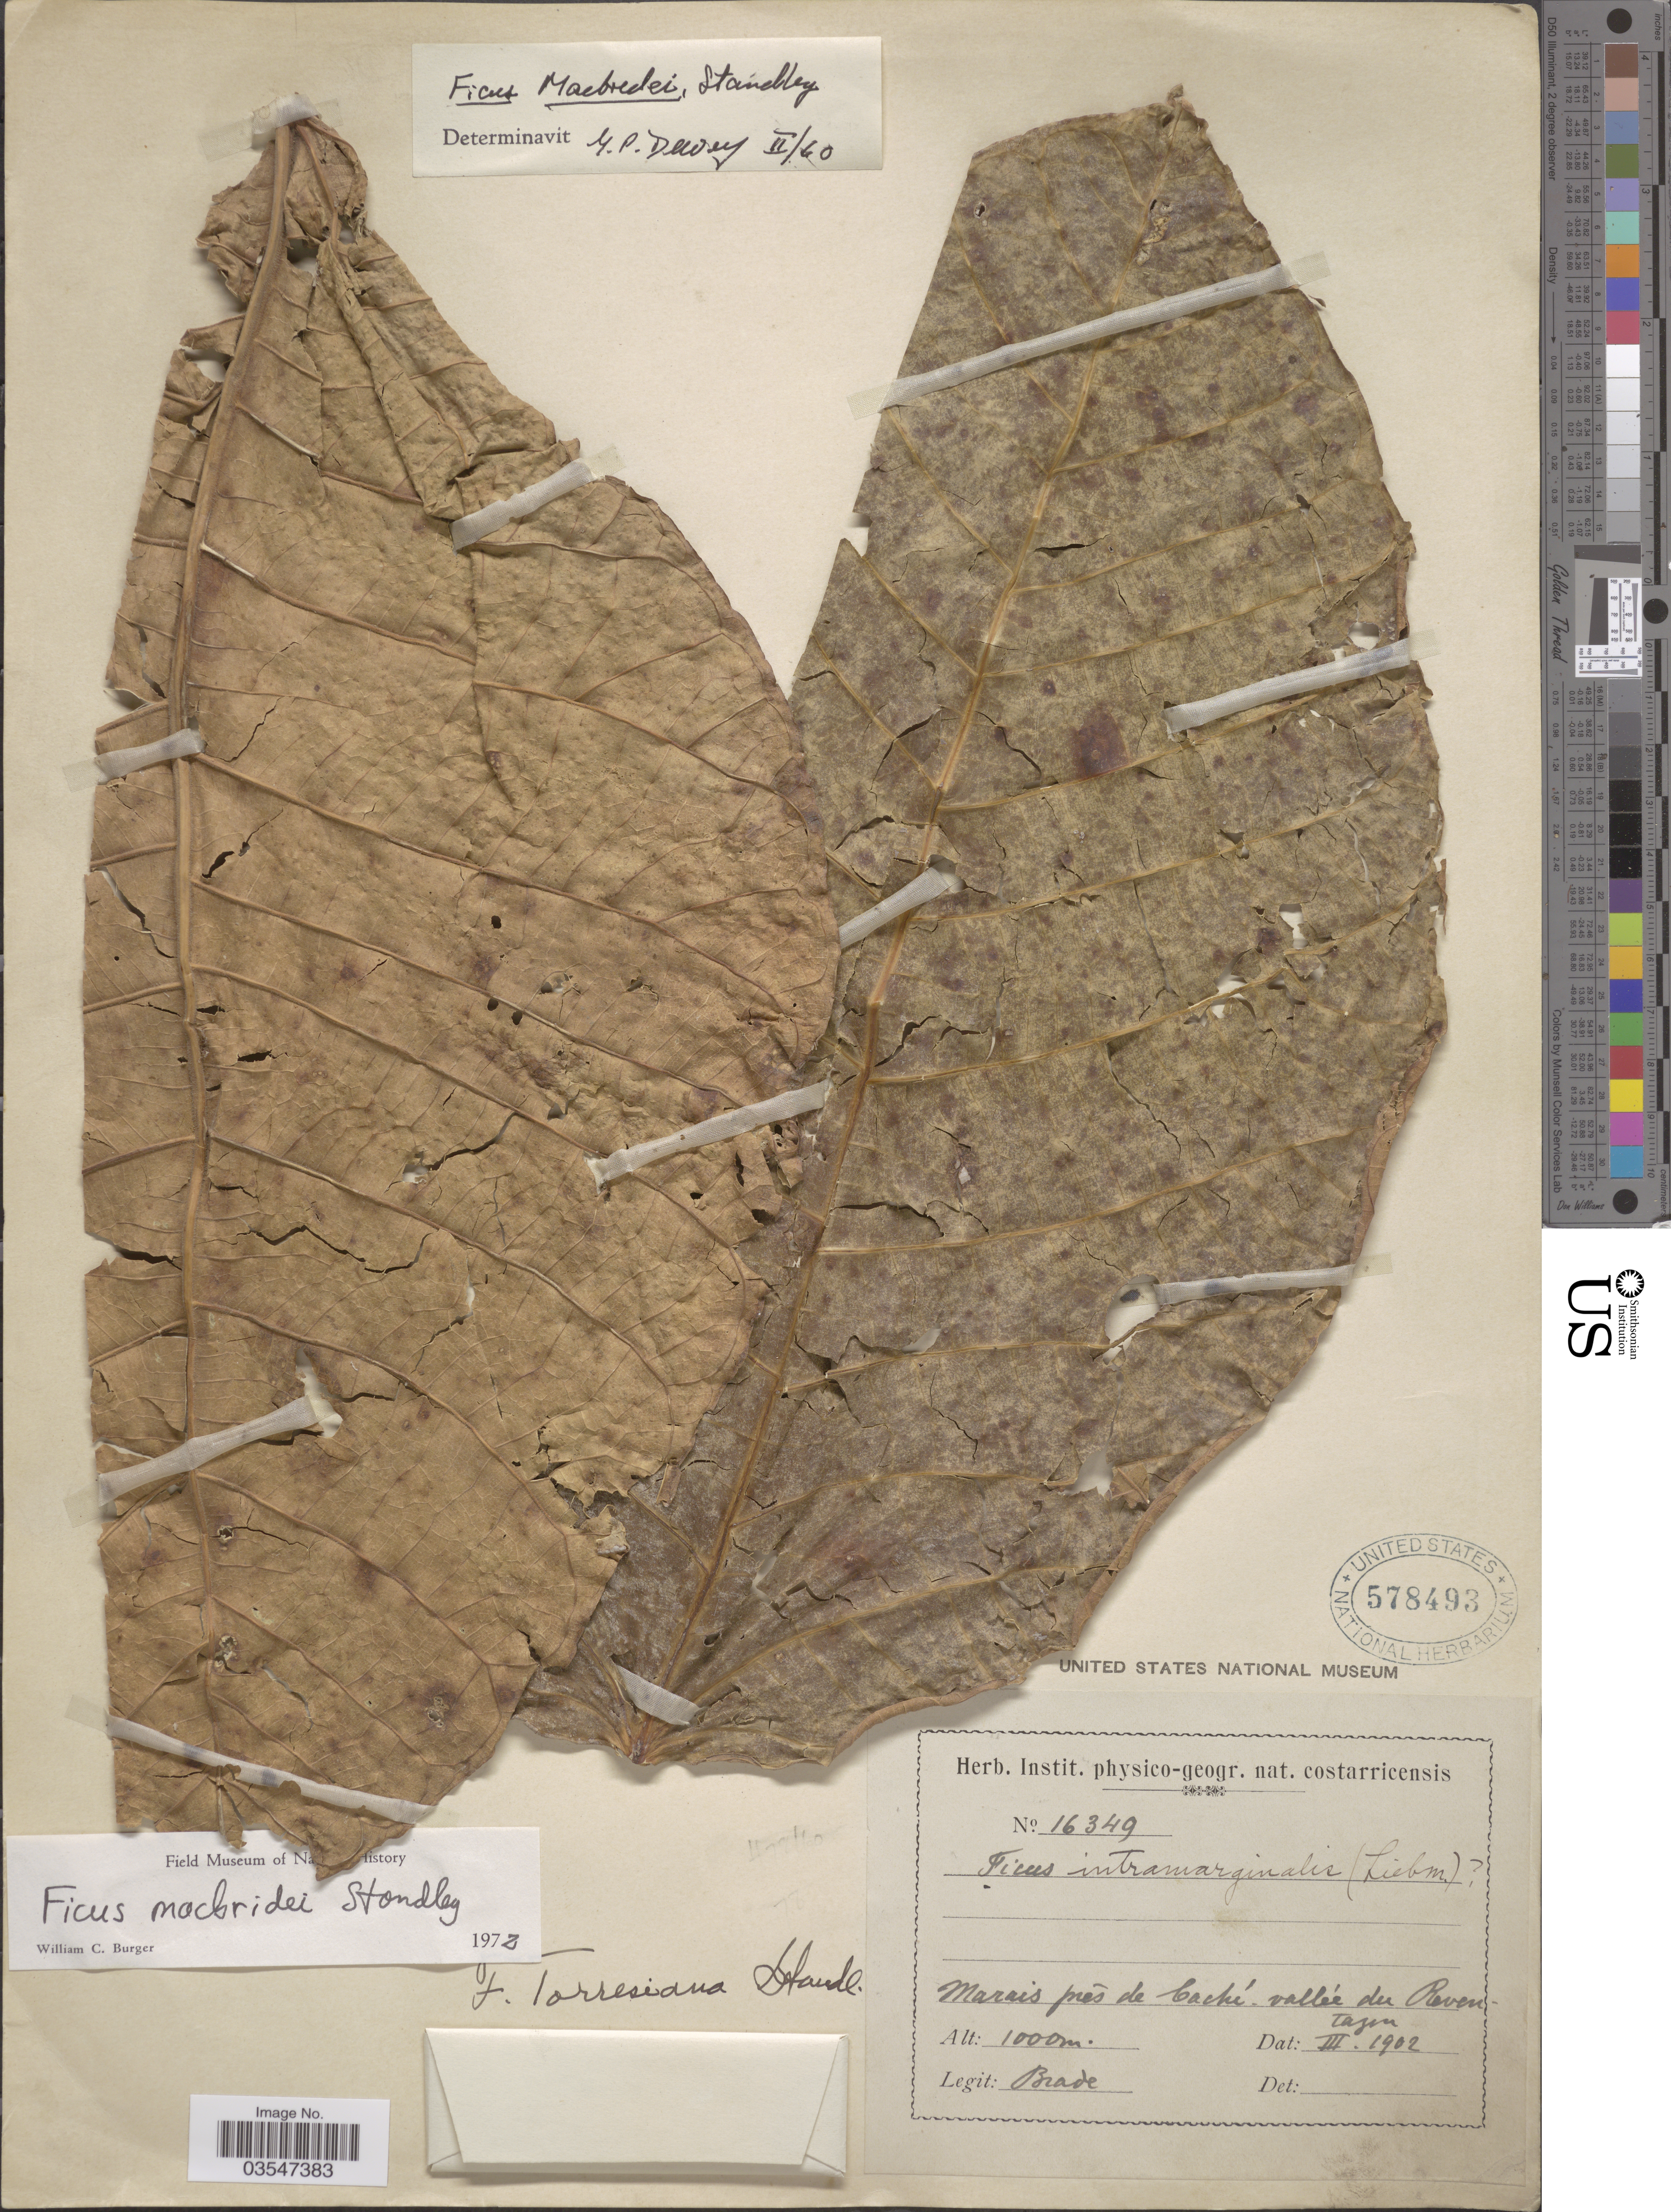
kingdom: Plantae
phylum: Tracheophyta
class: Magnoliopsida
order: Rosales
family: Moraceae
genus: Ficus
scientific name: Ficus macbridei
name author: Standl.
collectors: -- Brade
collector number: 16349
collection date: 1902-03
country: Costa Rica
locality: Marais prés de Cachí. Valleé du Reventazon.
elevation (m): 1000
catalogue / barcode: US 578493